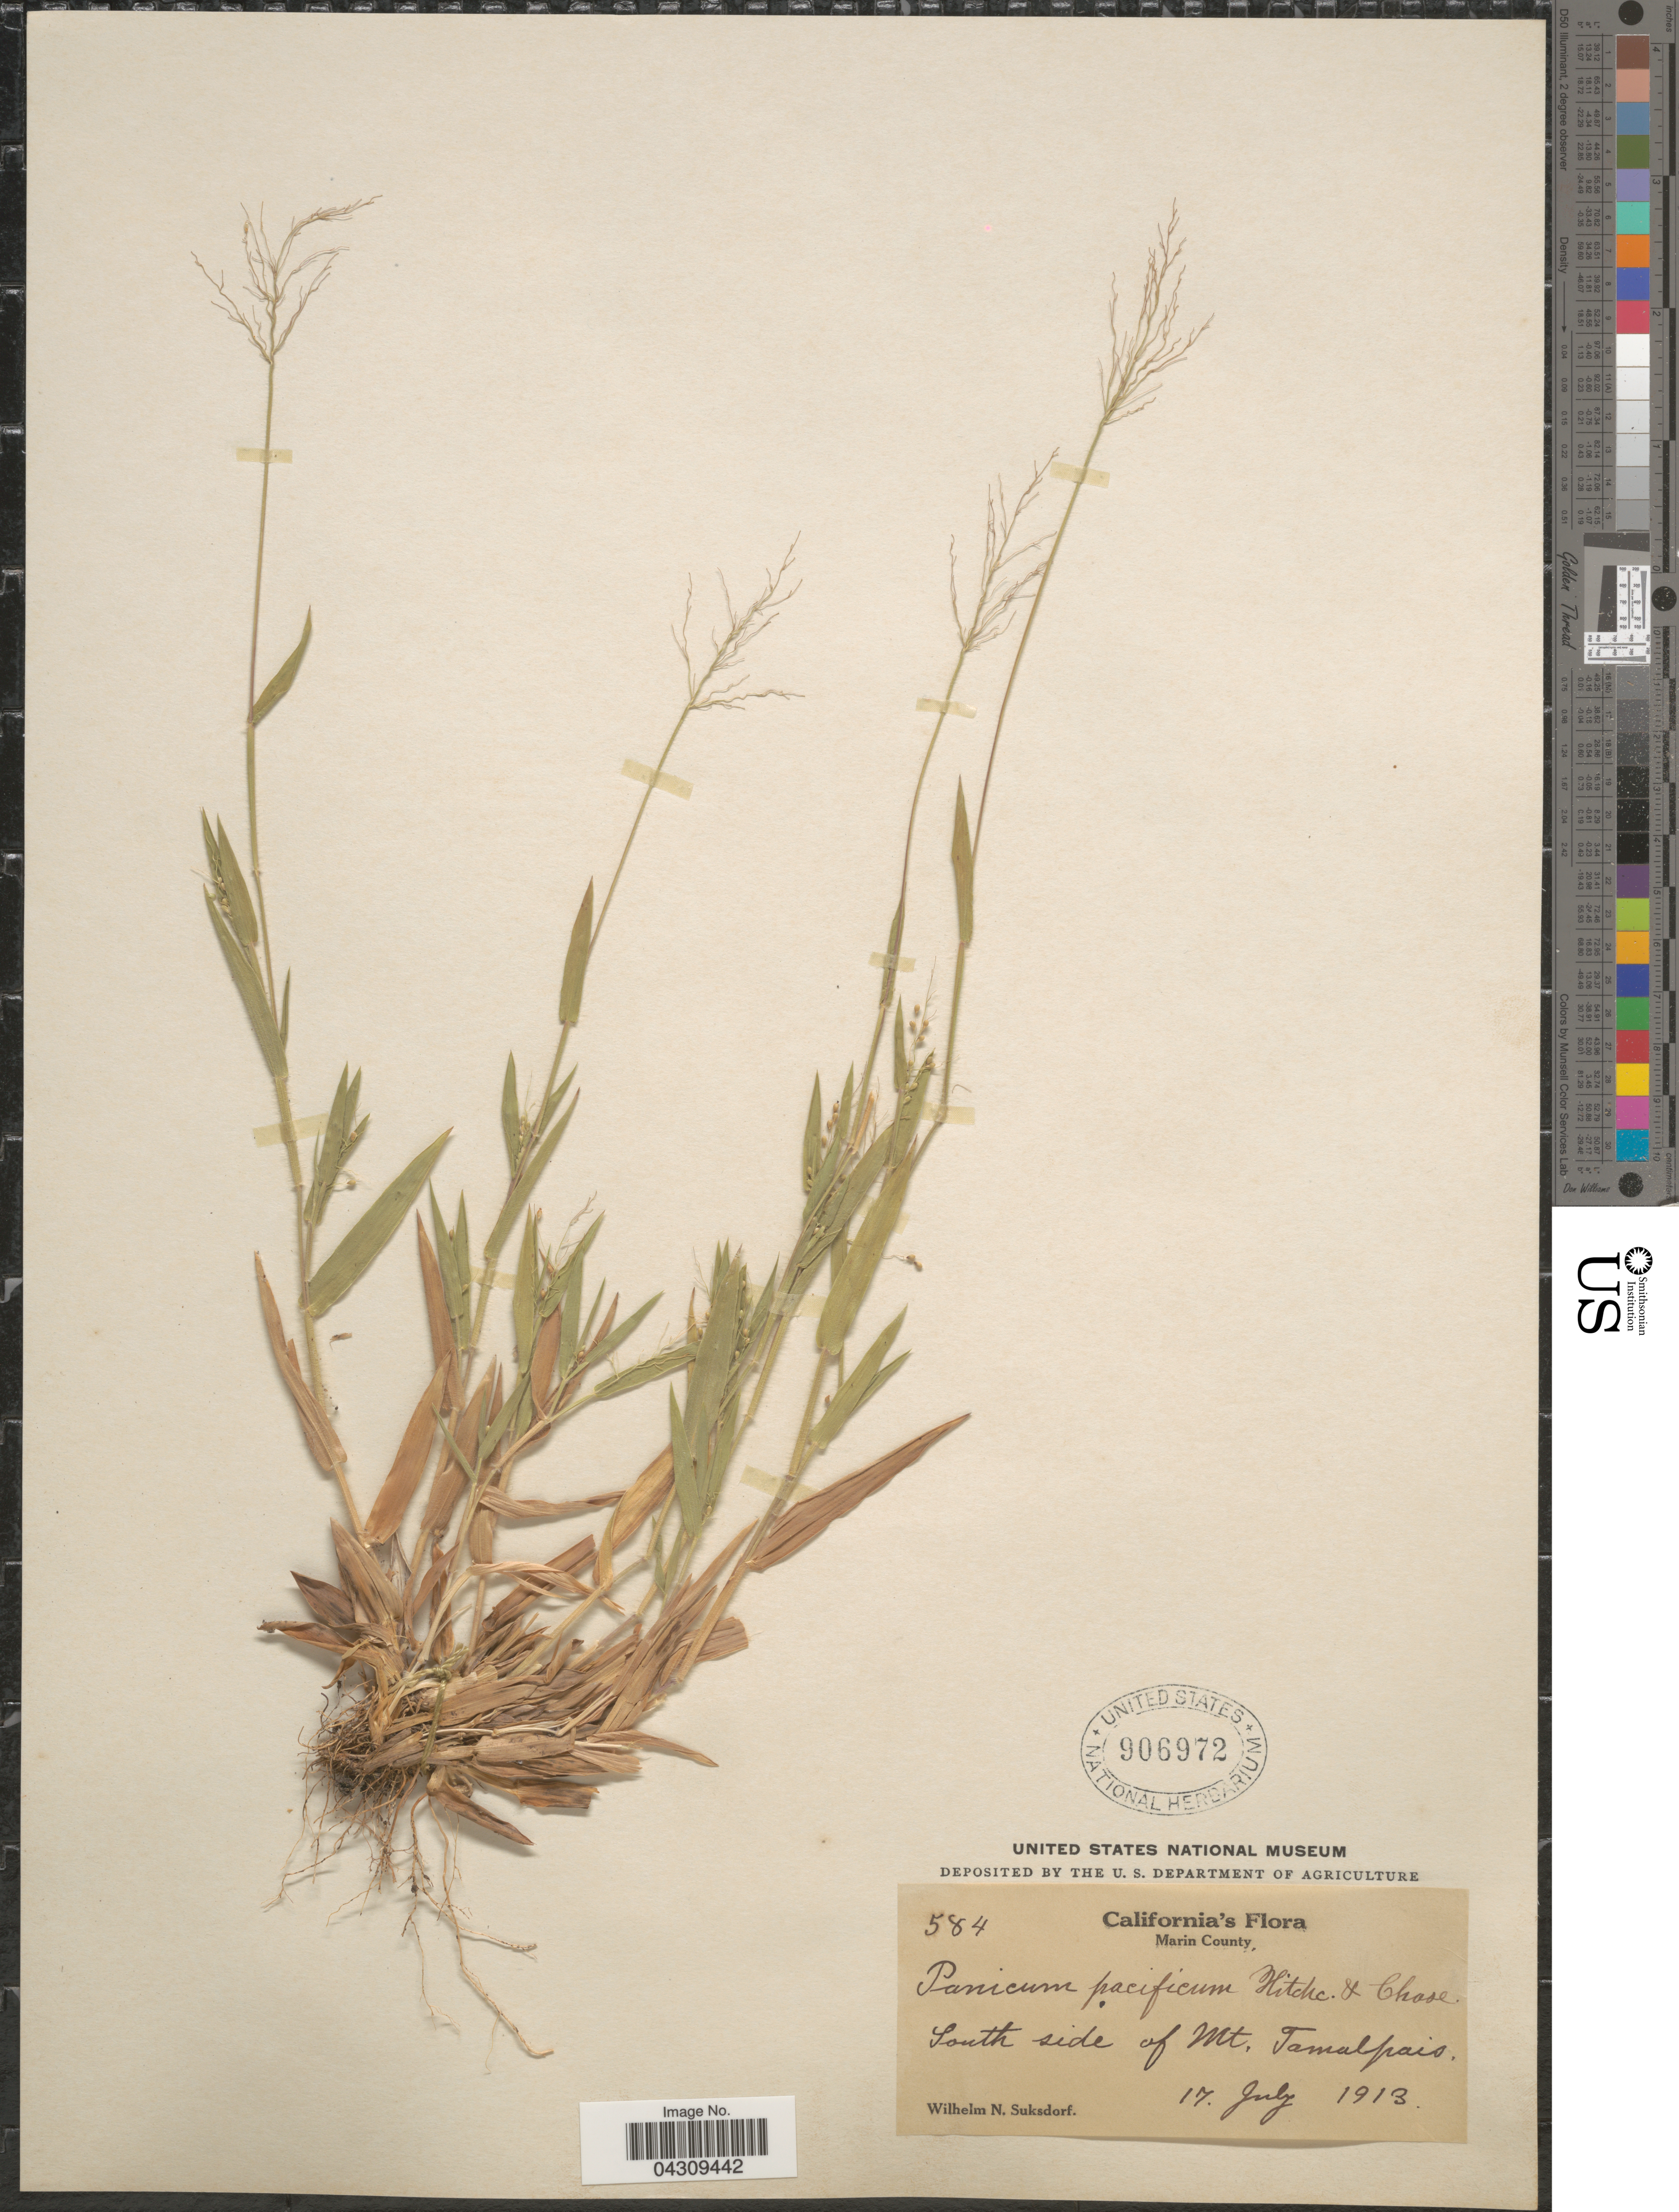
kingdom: Plantae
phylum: Tracheophyta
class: Liliopsida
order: Poales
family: Poaceae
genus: Dichanthelium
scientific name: Dichanthelium acuminatum var. acuminatum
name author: (Sw.) Gould & C.A. Clark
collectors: W. N. Suksdorf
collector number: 584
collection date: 1913-07-17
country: United States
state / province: California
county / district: Marin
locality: Marin County. South side of Mt. Tamalpais.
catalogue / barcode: US 906972